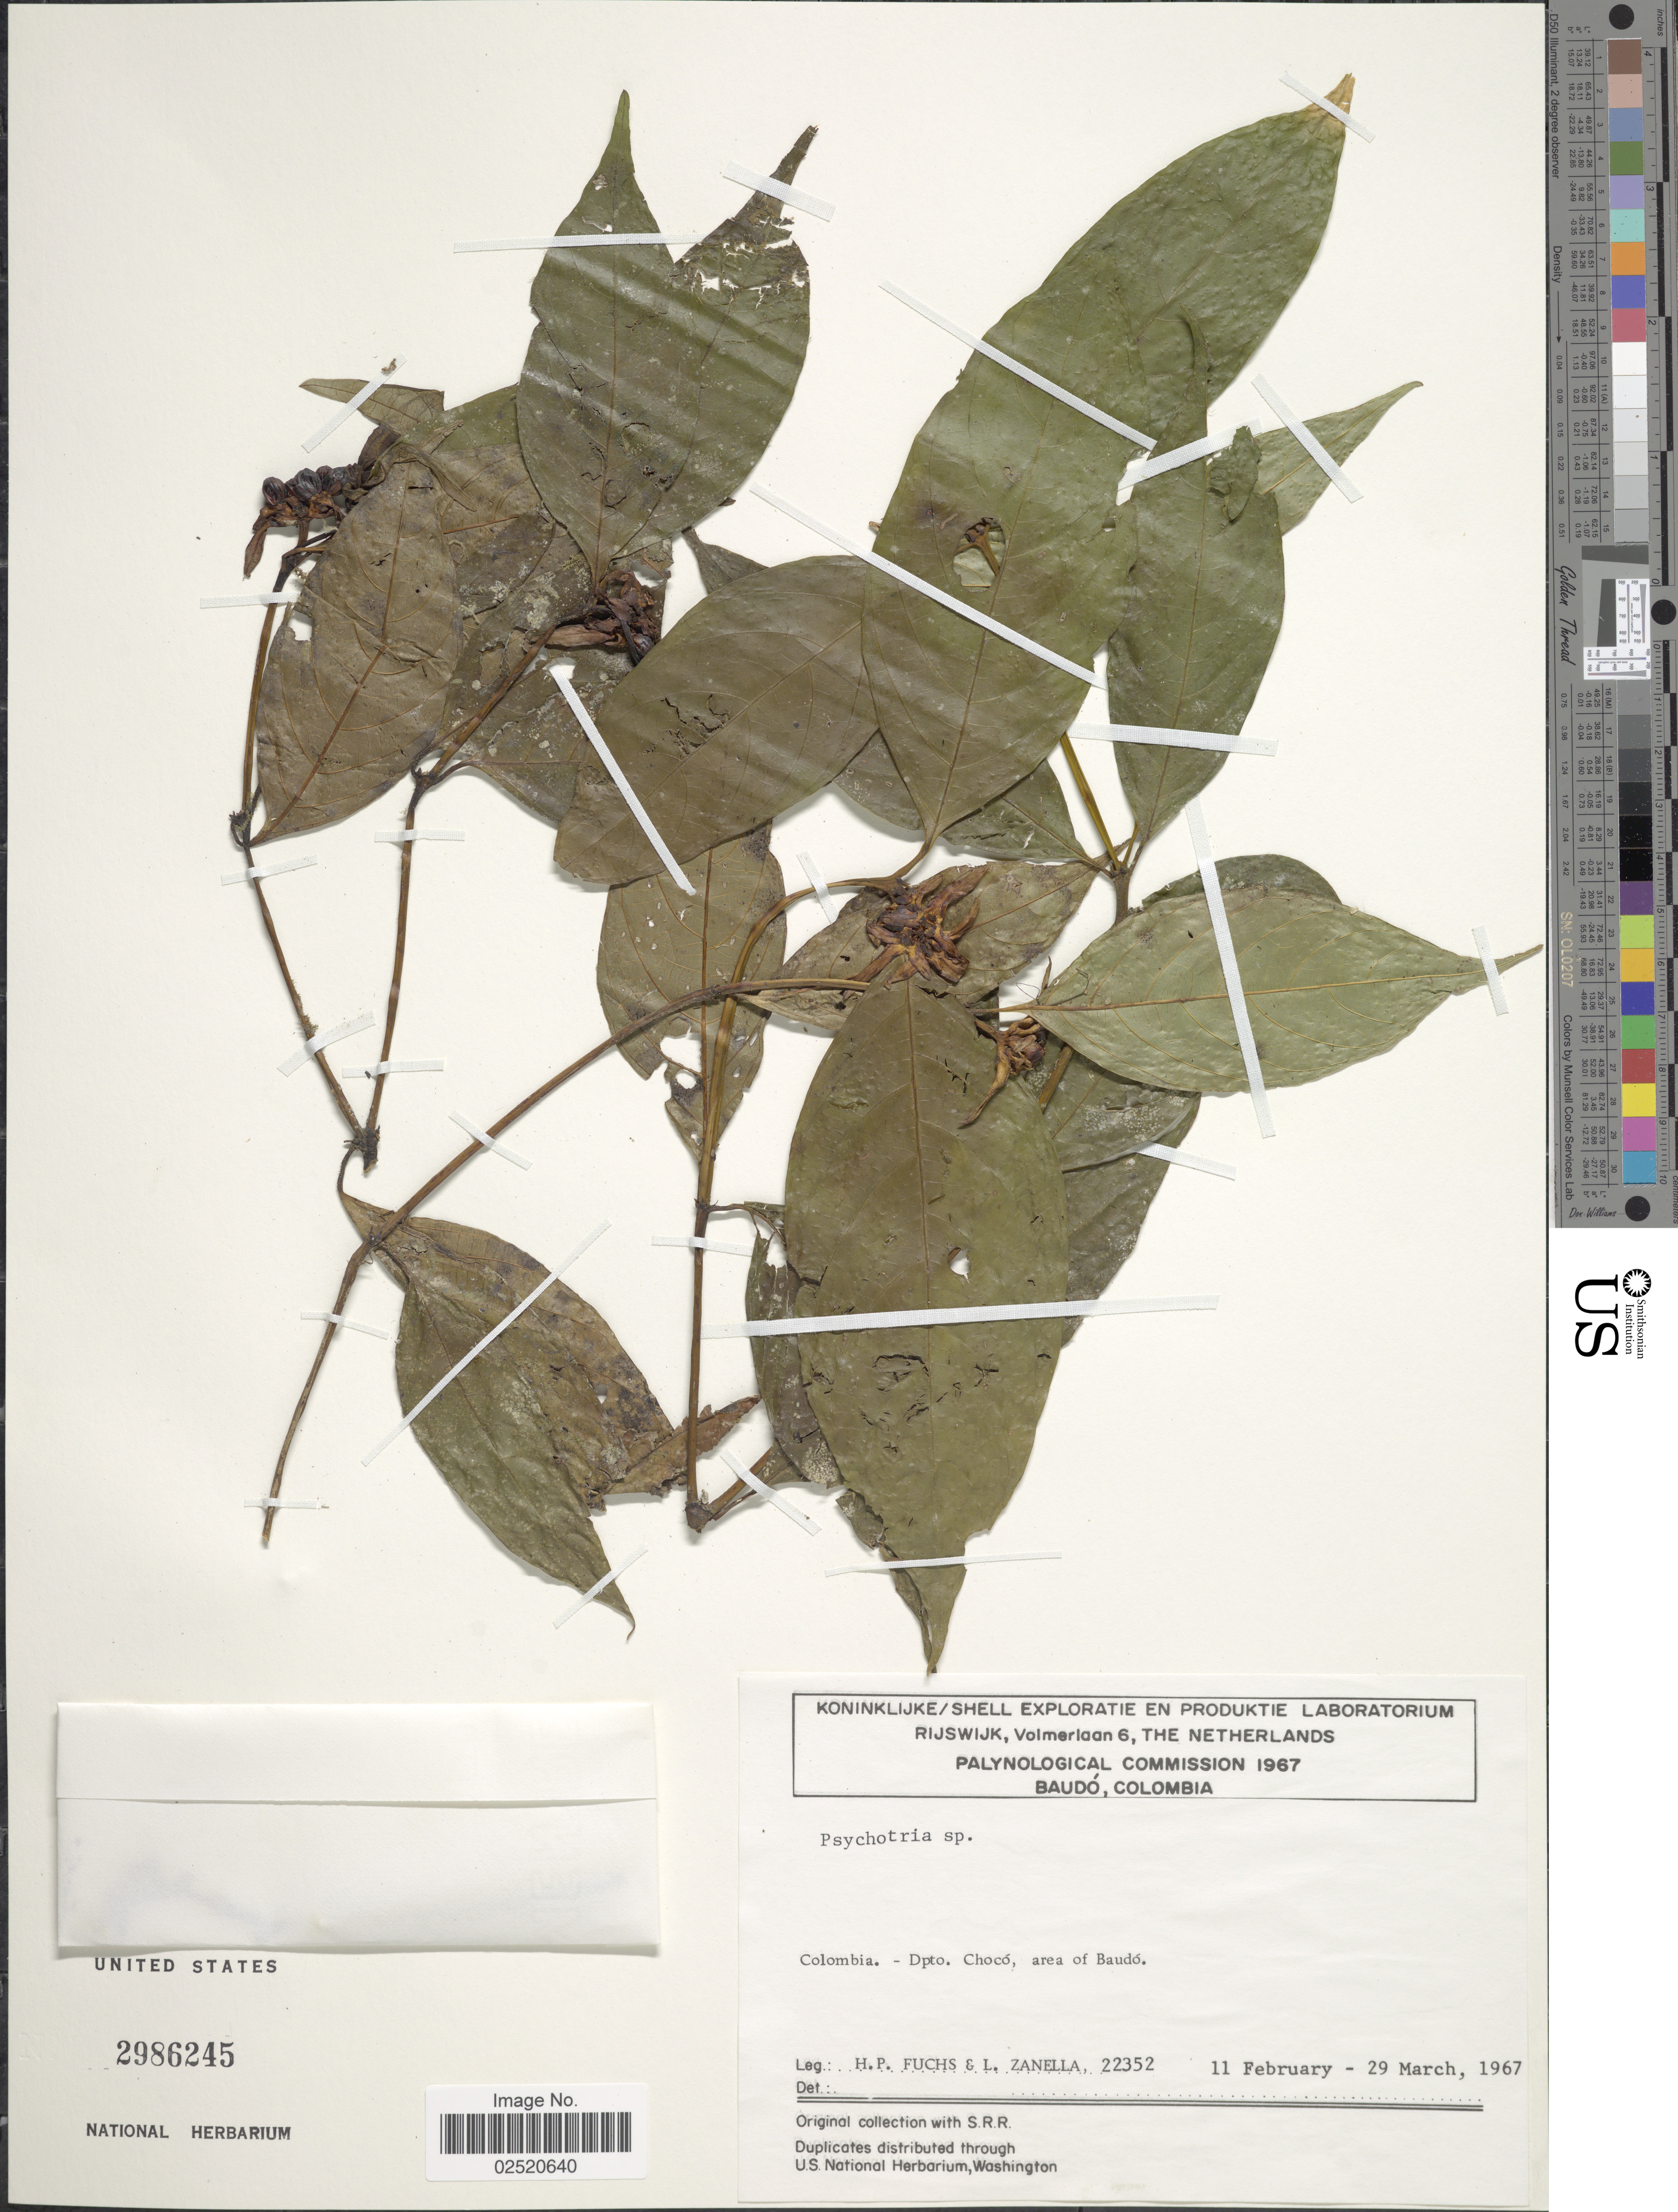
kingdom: Plantae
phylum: Tracheophyta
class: Magnoliopsida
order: Gentianales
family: Rubiaceae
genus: Psychotria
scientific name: Psychotria sp.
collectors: H. P. Fuchs & L. Zanella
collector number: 22352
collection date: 1967-02-11/1967-03-29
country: Colombia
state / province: Chocó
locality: Area of Baudó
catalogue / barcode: US 2986245